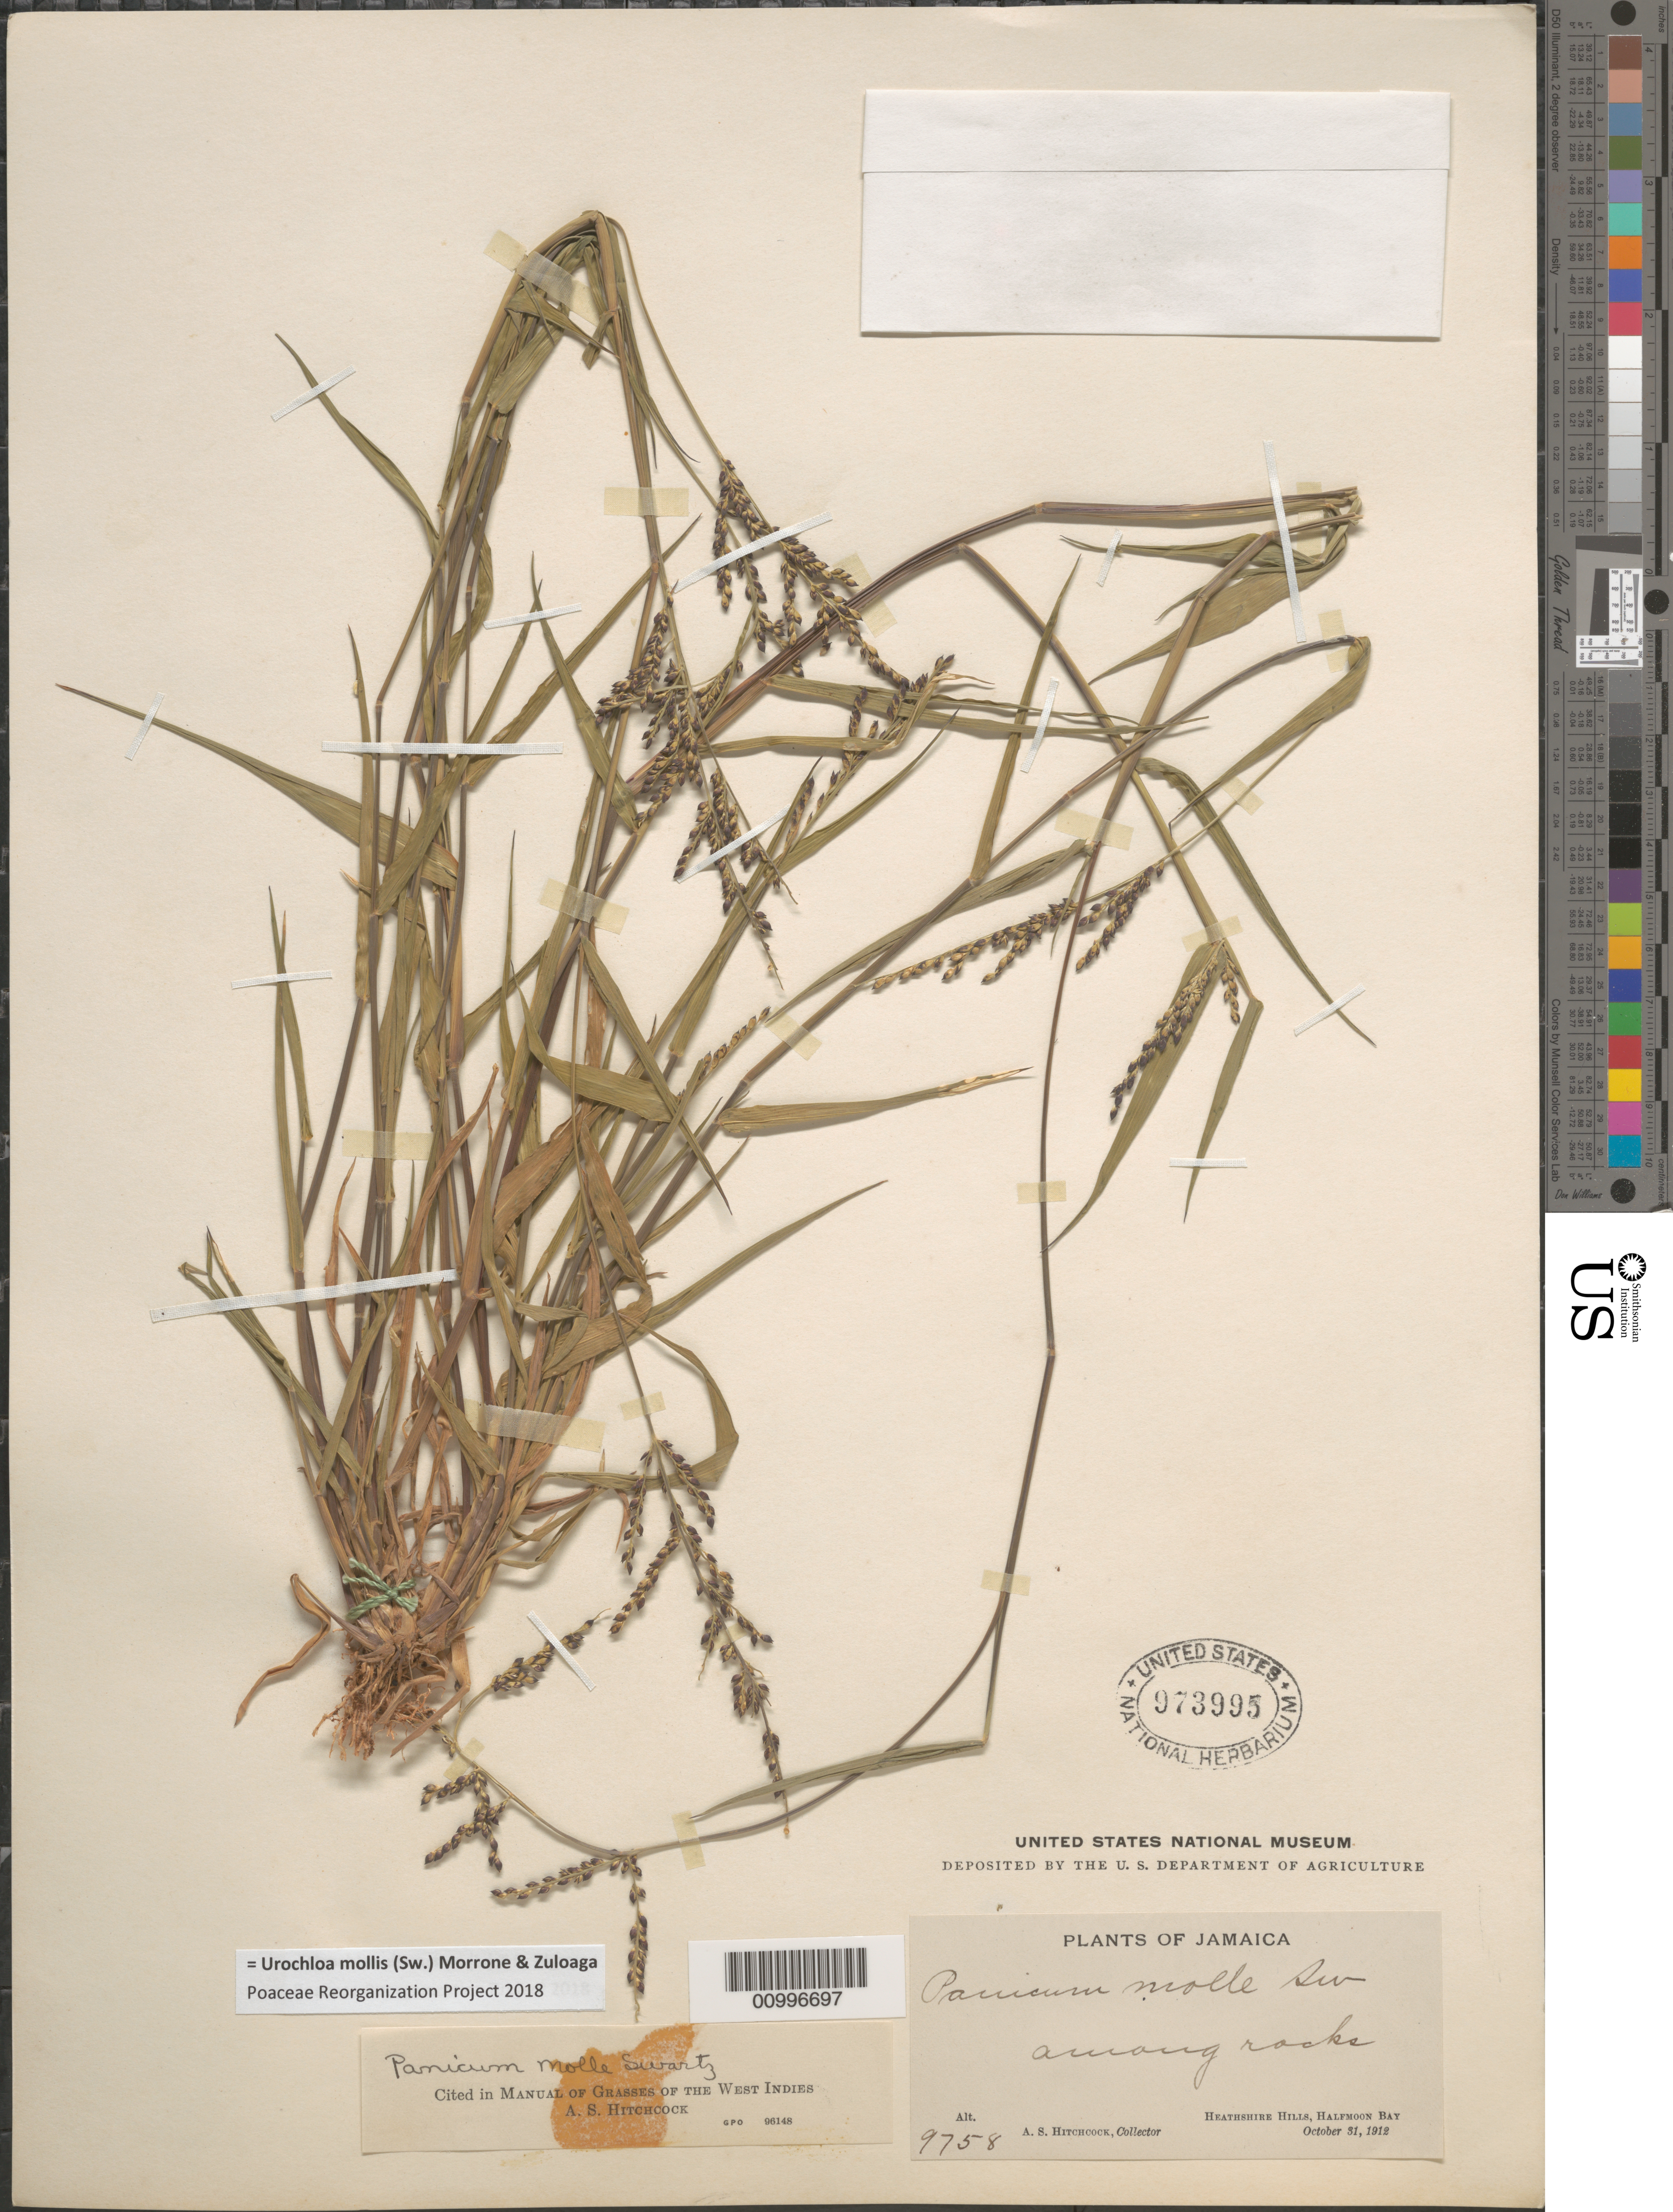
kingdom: Plantae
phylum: Tracheophyta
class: Liliopsida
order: Poales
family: Poaceae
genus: Brachiaria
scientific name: Brachiaria mollis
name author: (Sw.) Parodi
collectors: A. S. Hitchcock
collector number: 9758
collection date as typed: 31 Oct 1912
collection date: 1912-10-31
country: Jamaica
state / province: Saint James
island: Jamaica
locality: Heathshire Hills, Half Moon Bay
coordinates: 0 N, 0 E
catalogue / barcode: US 973995